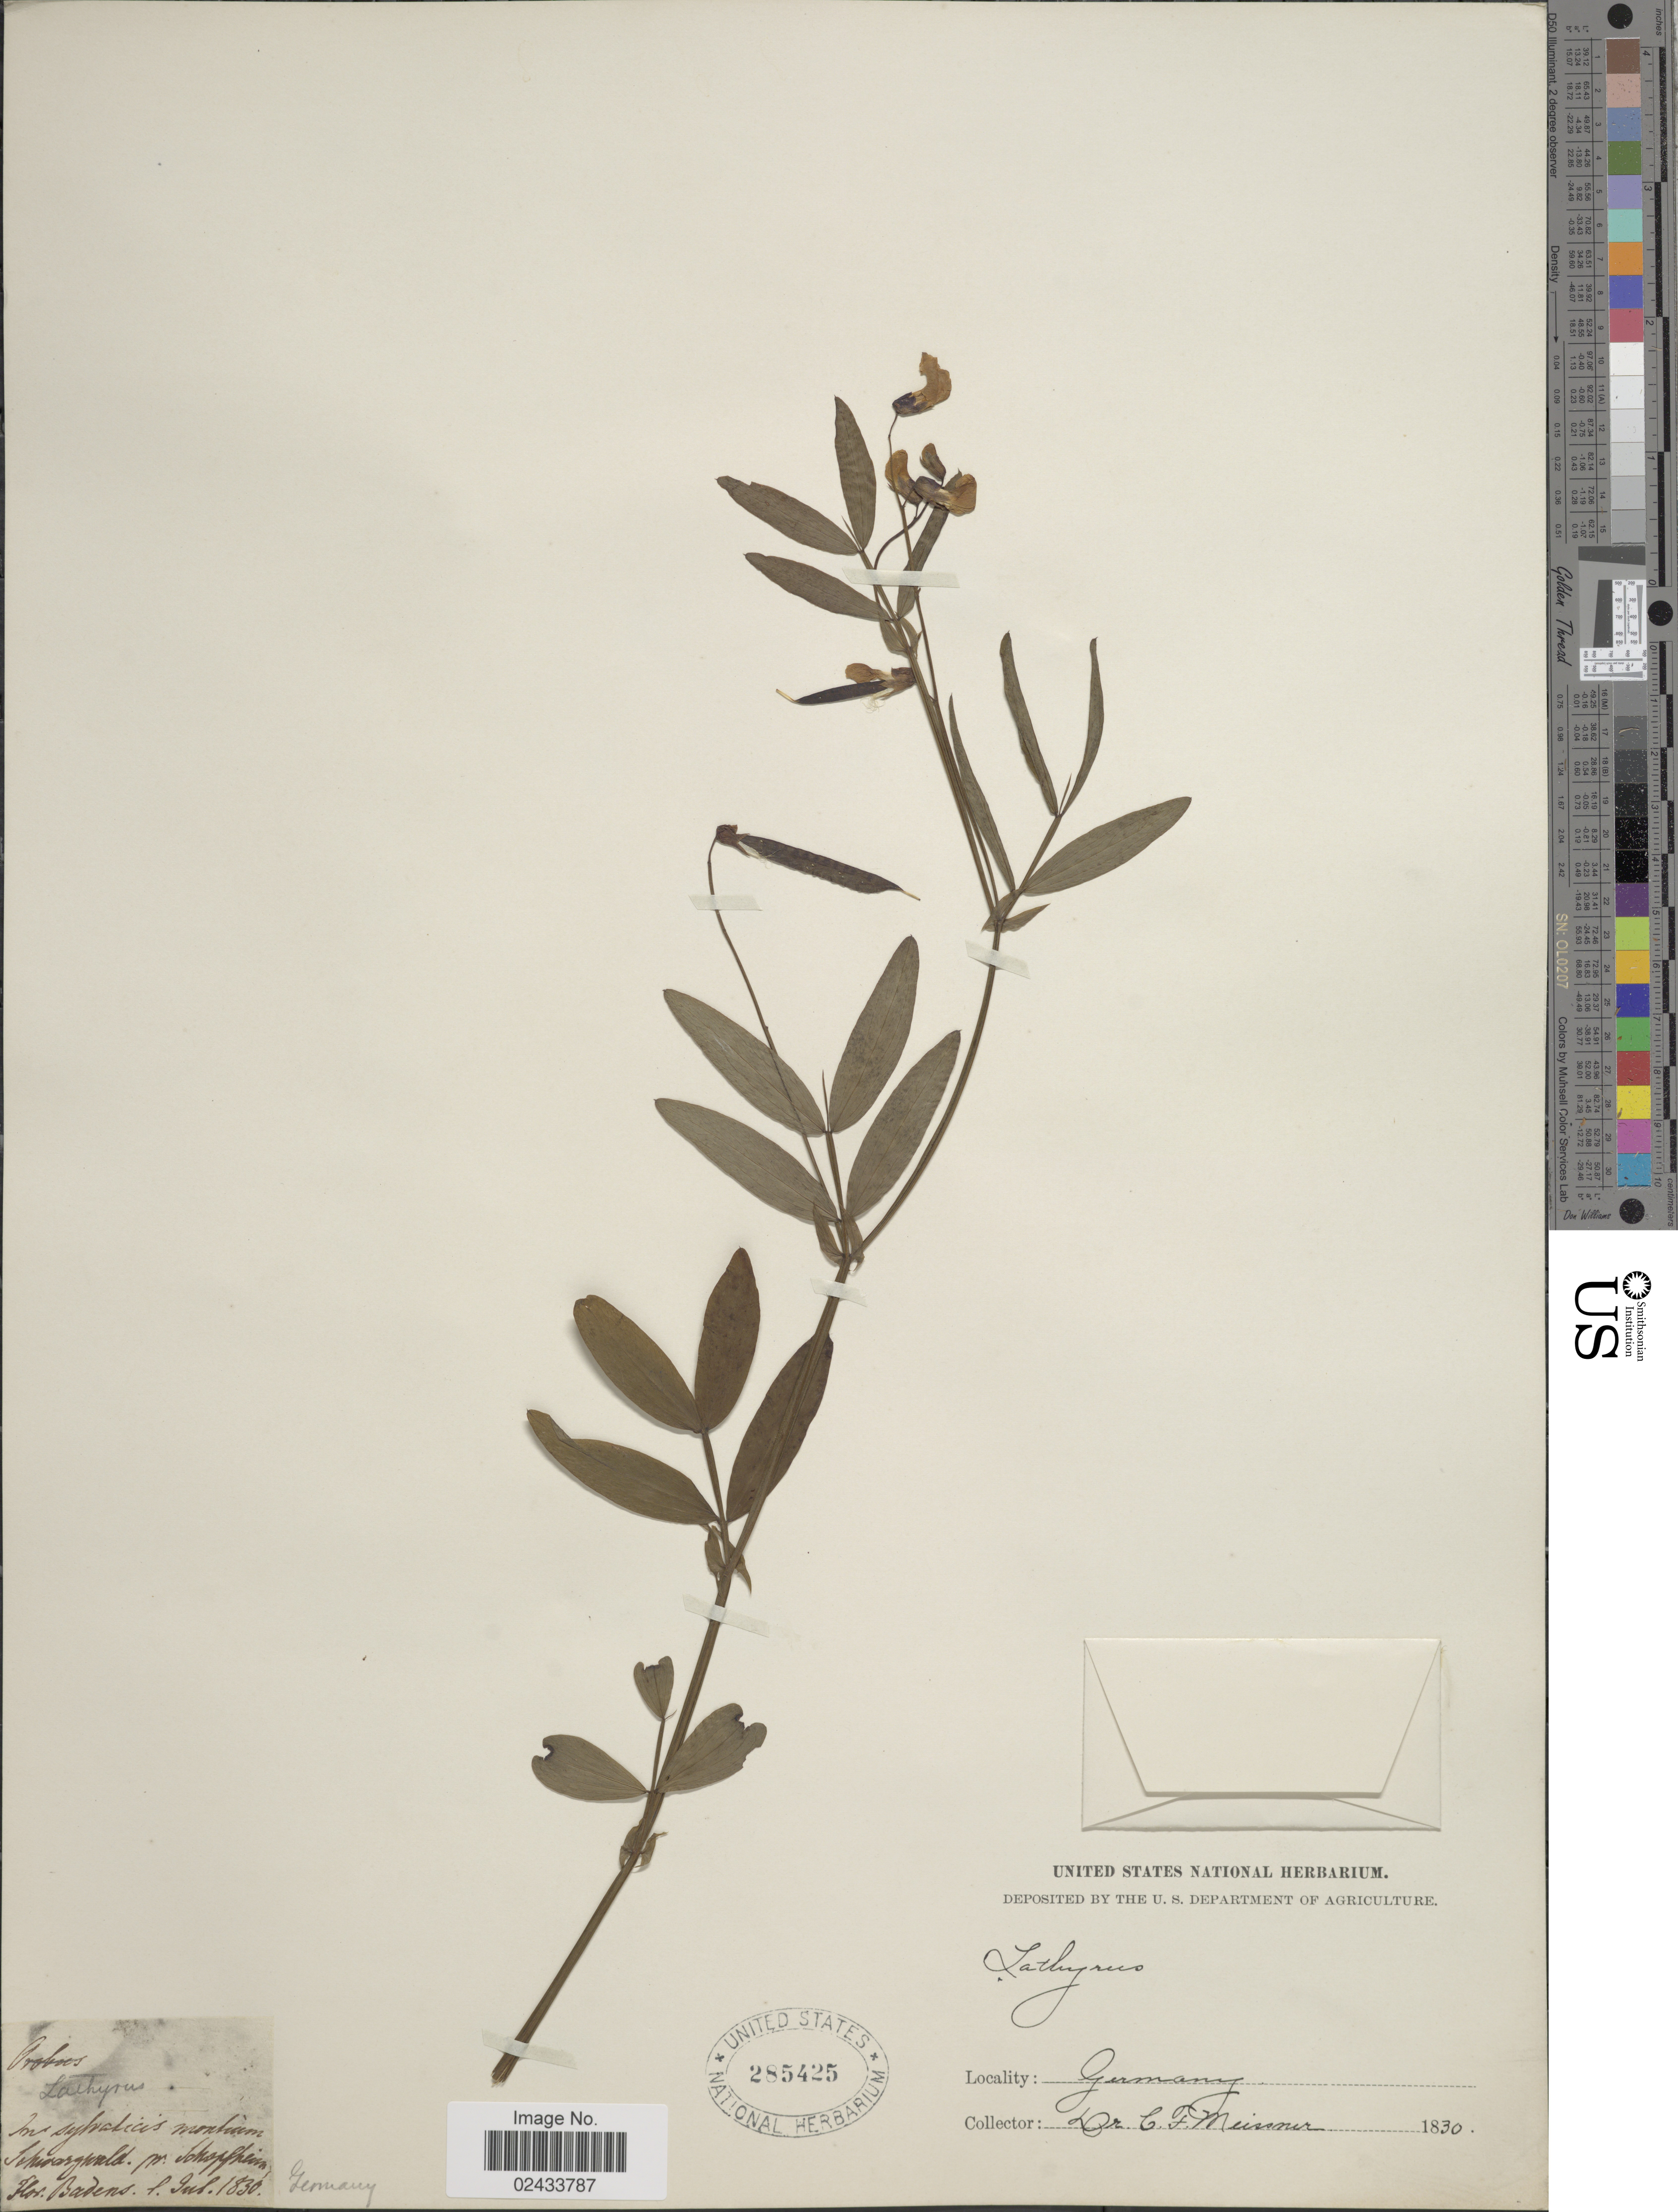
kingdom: Plantae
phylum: Tracheophyta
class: Magnoliopsida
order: Fabales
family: Fabaceae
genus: Lathyrus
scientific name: Lathyrus sp.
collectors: C. F. W. Meissner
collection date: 1830-07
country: Germany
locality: Schaargwald. pr. Schapfheina [interpreted]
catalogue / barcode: US 285425